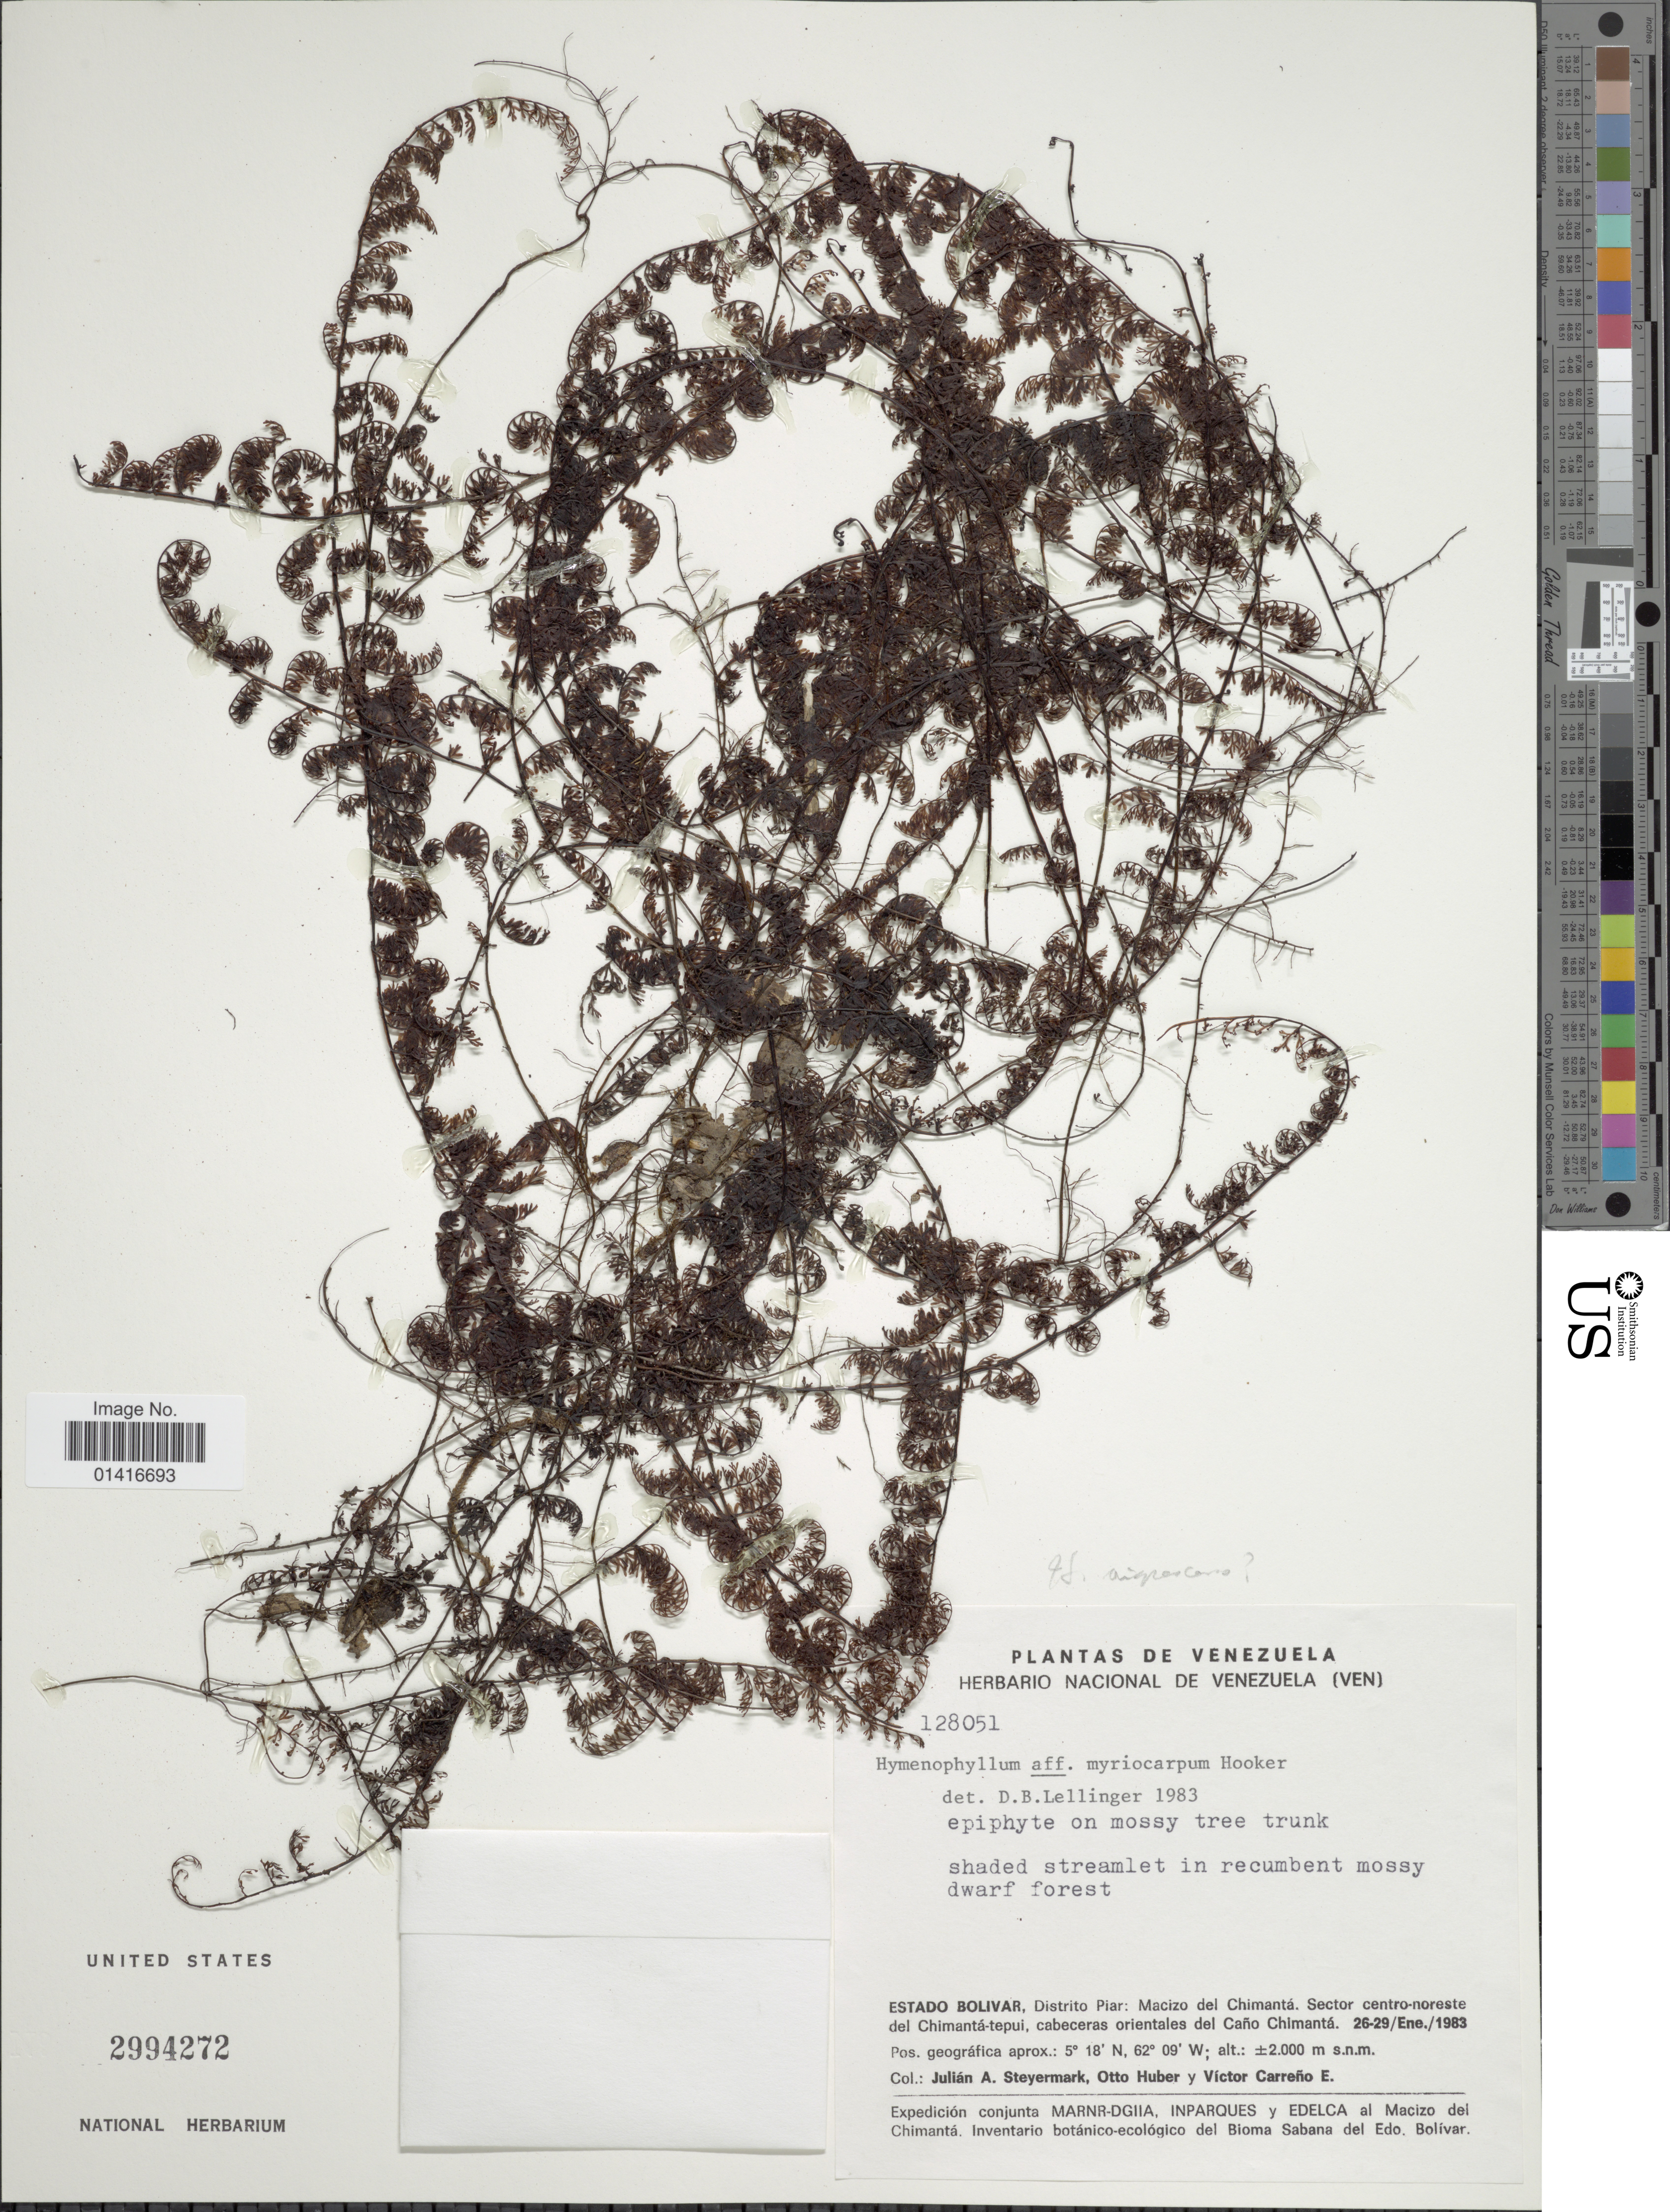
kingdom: Plantae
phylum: Tracheophyta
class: Polypodiopsida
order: Hymenophyllales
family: Hymenophyllaceae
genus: Hymenophyllum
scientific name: Hymenophyllum myriocarpum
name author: Hook.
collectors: J. Steyermark, O. Huber & V. Carreño E.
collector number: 128051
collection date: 1983-01-26/1983-01-29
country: Venezuela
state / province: Bolivar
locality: Shaded streamlet in recumbent mossy dwarf forest. Estado Bolivar. Distrito Piar: Macizo del Chimantá. Sector centro-noreste del Chimantá-tepui, cabeceras orientales del Caño Chimantá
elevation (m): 2000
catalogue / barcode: US 2994272